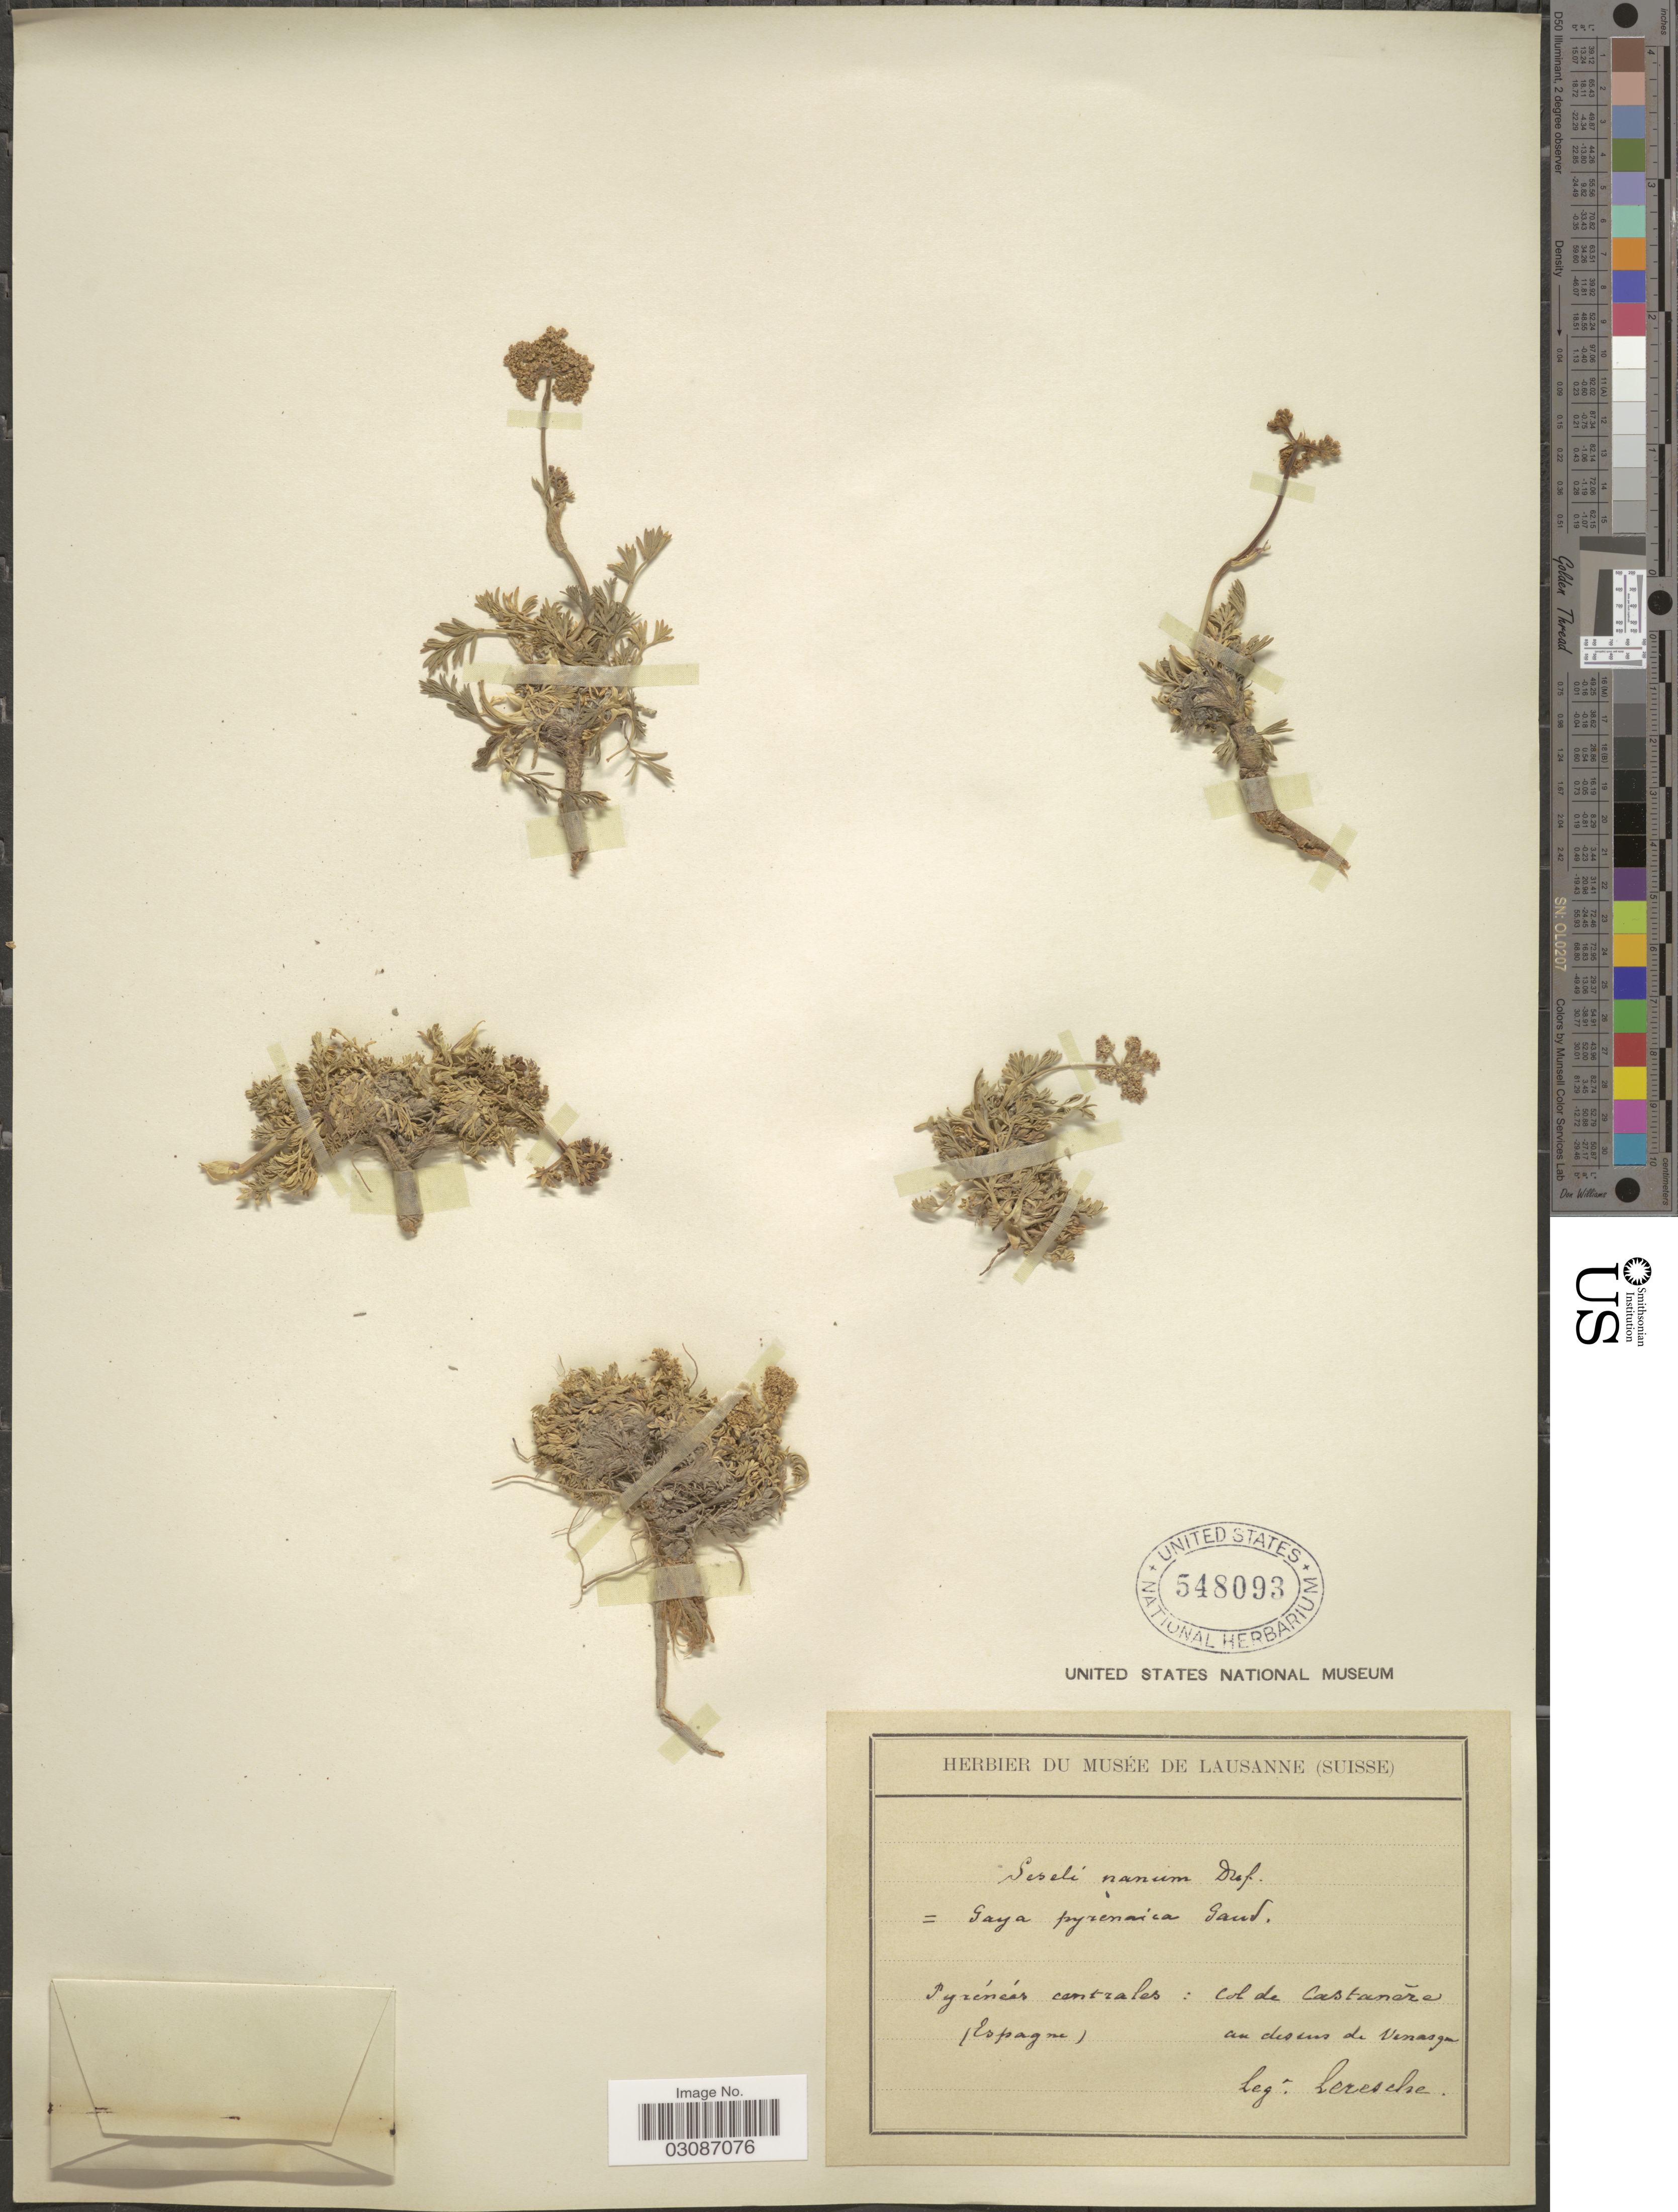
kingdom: Plantae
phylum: Tracheophyta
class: Magnoliopsida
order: Apiales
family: Apiaceae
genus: Seseli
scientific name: Seseli nanum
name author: Dufour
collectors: Leresche, --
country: Spain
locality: Pyréneés centrales (Espagne): col de Castañera au dessus de Venasque.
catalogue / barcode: US 548093